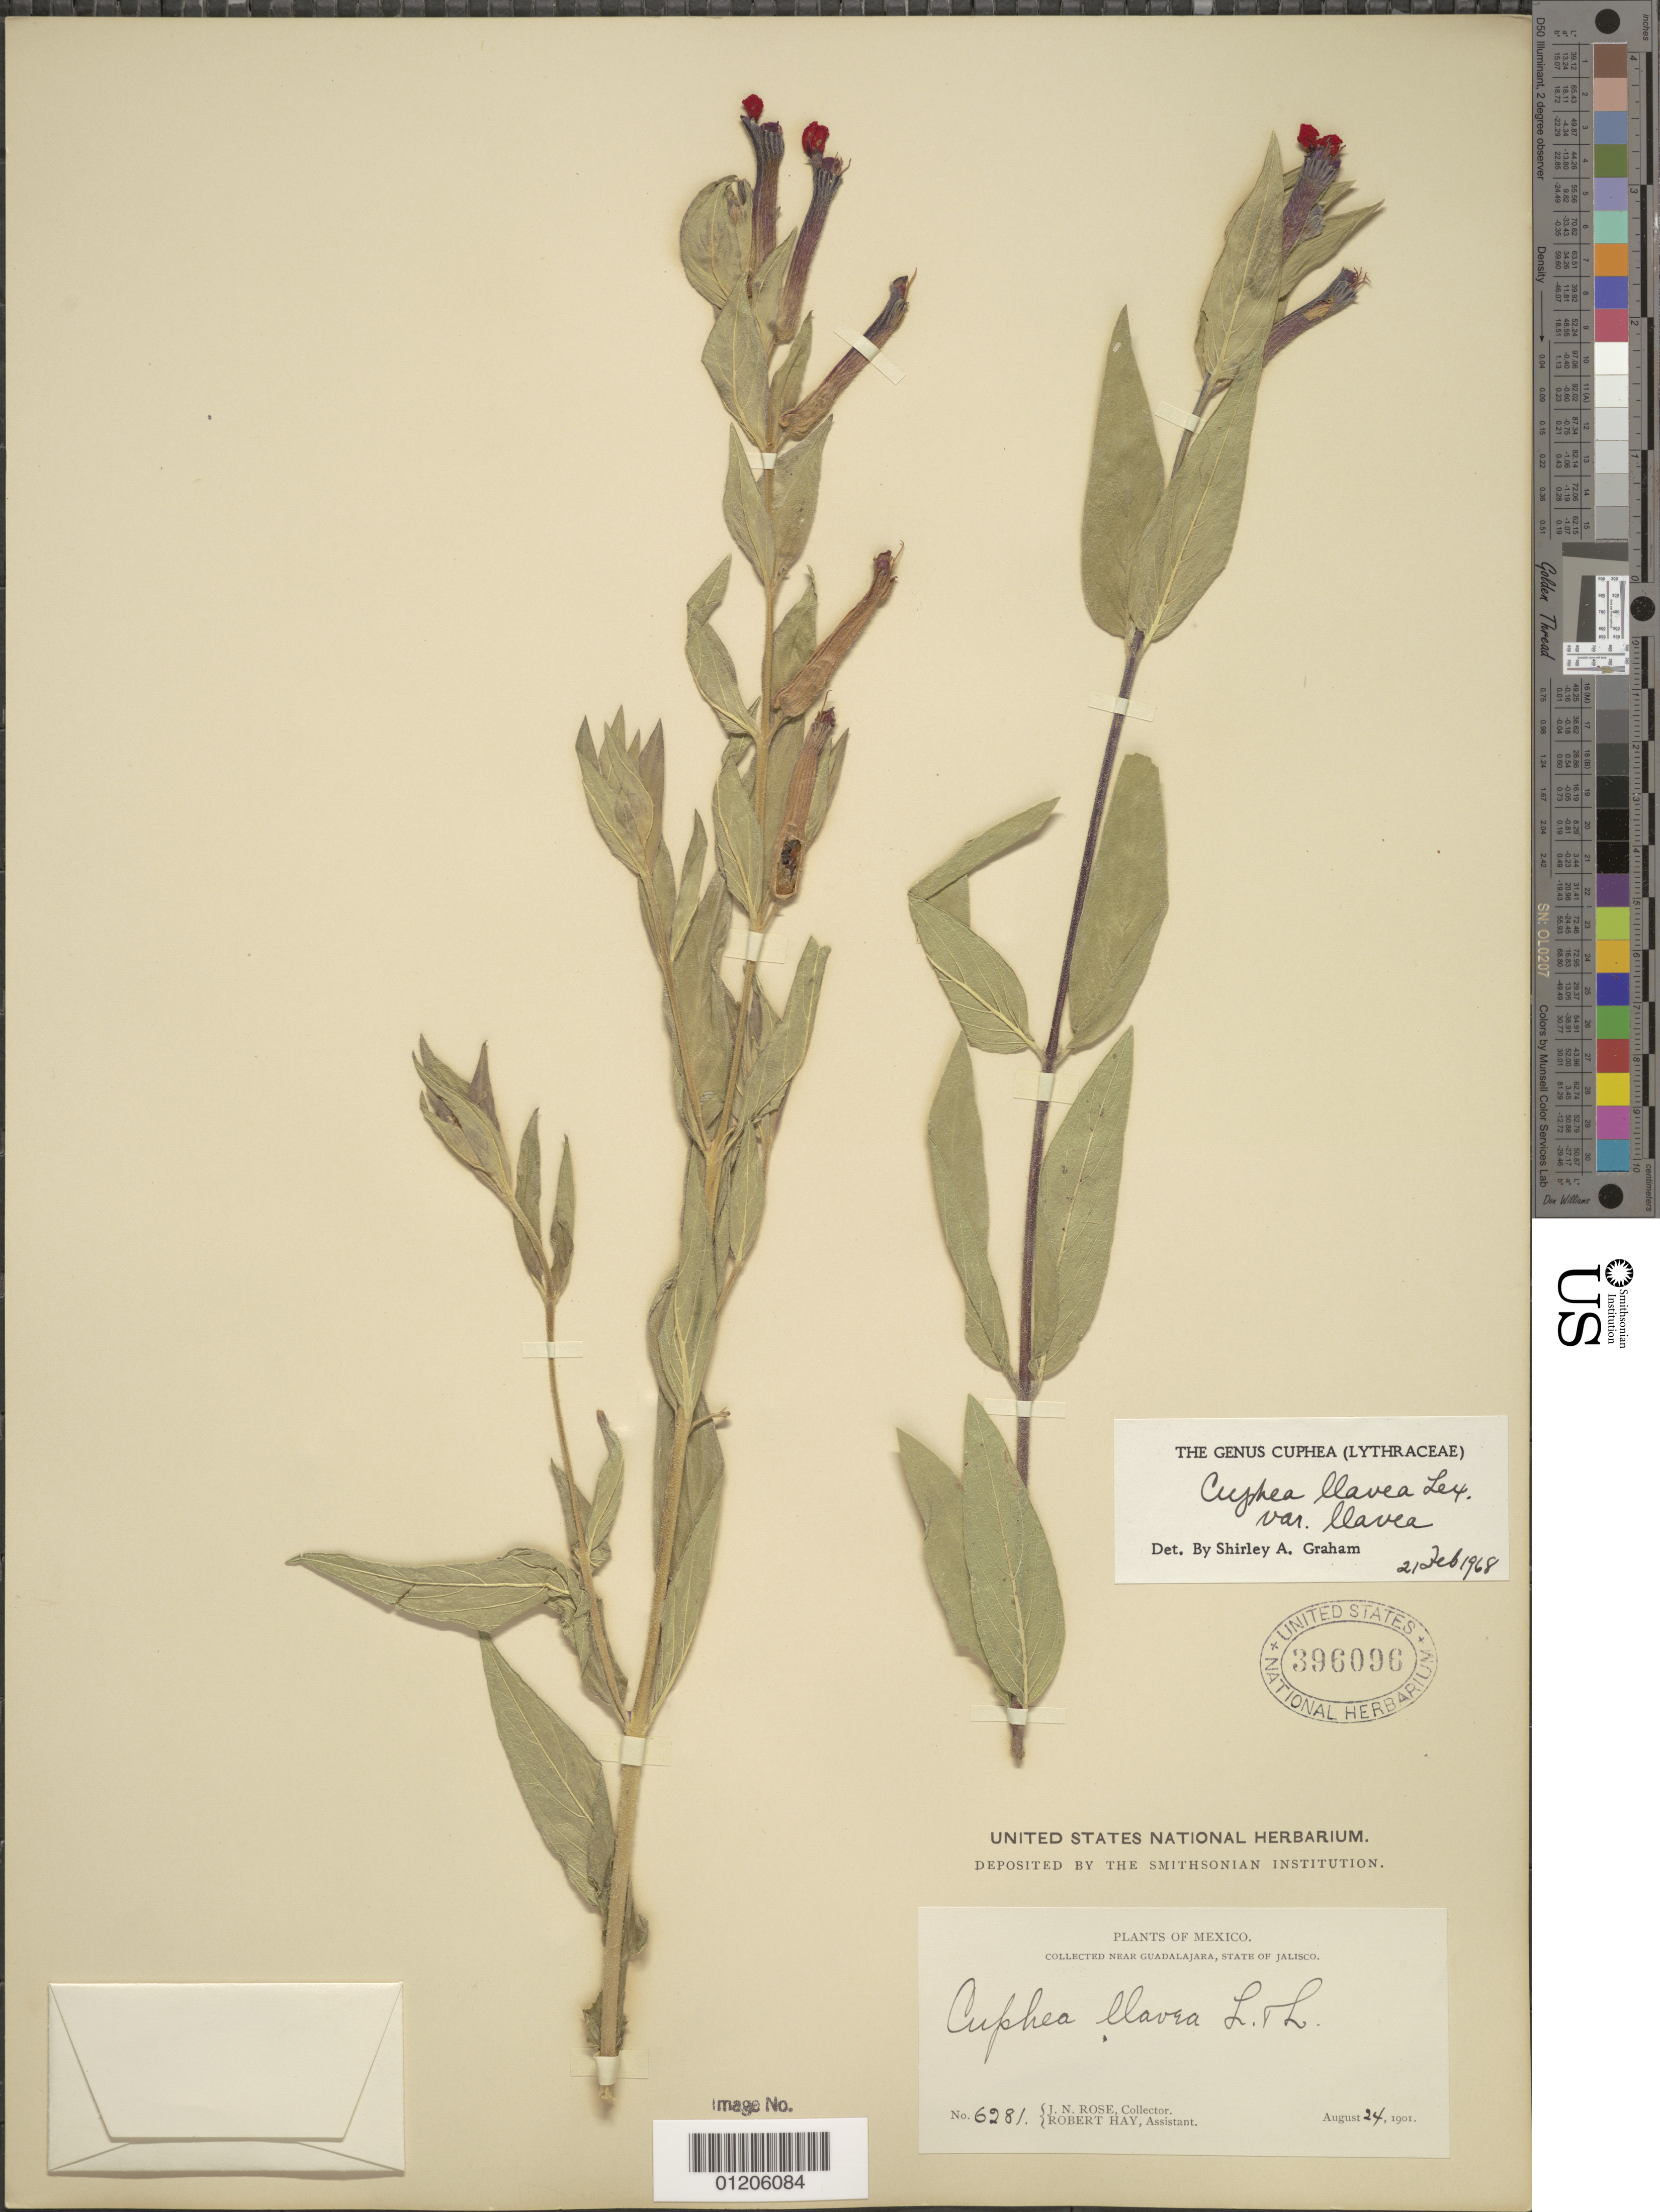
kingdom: Plantae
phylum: Tracheophyta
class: Magnoliopsida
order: Myrtales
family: Lythraceae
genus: Cuphea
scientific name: Cuphea llavea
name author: Lex.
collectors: J. N. Rose & R. Hay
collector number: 6281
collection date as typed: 24 Aug 1901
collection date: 1901-08-24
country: Mexico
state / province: Jalisco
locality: Near Guadalajara, State of Jalisco.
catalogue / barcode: US 396096